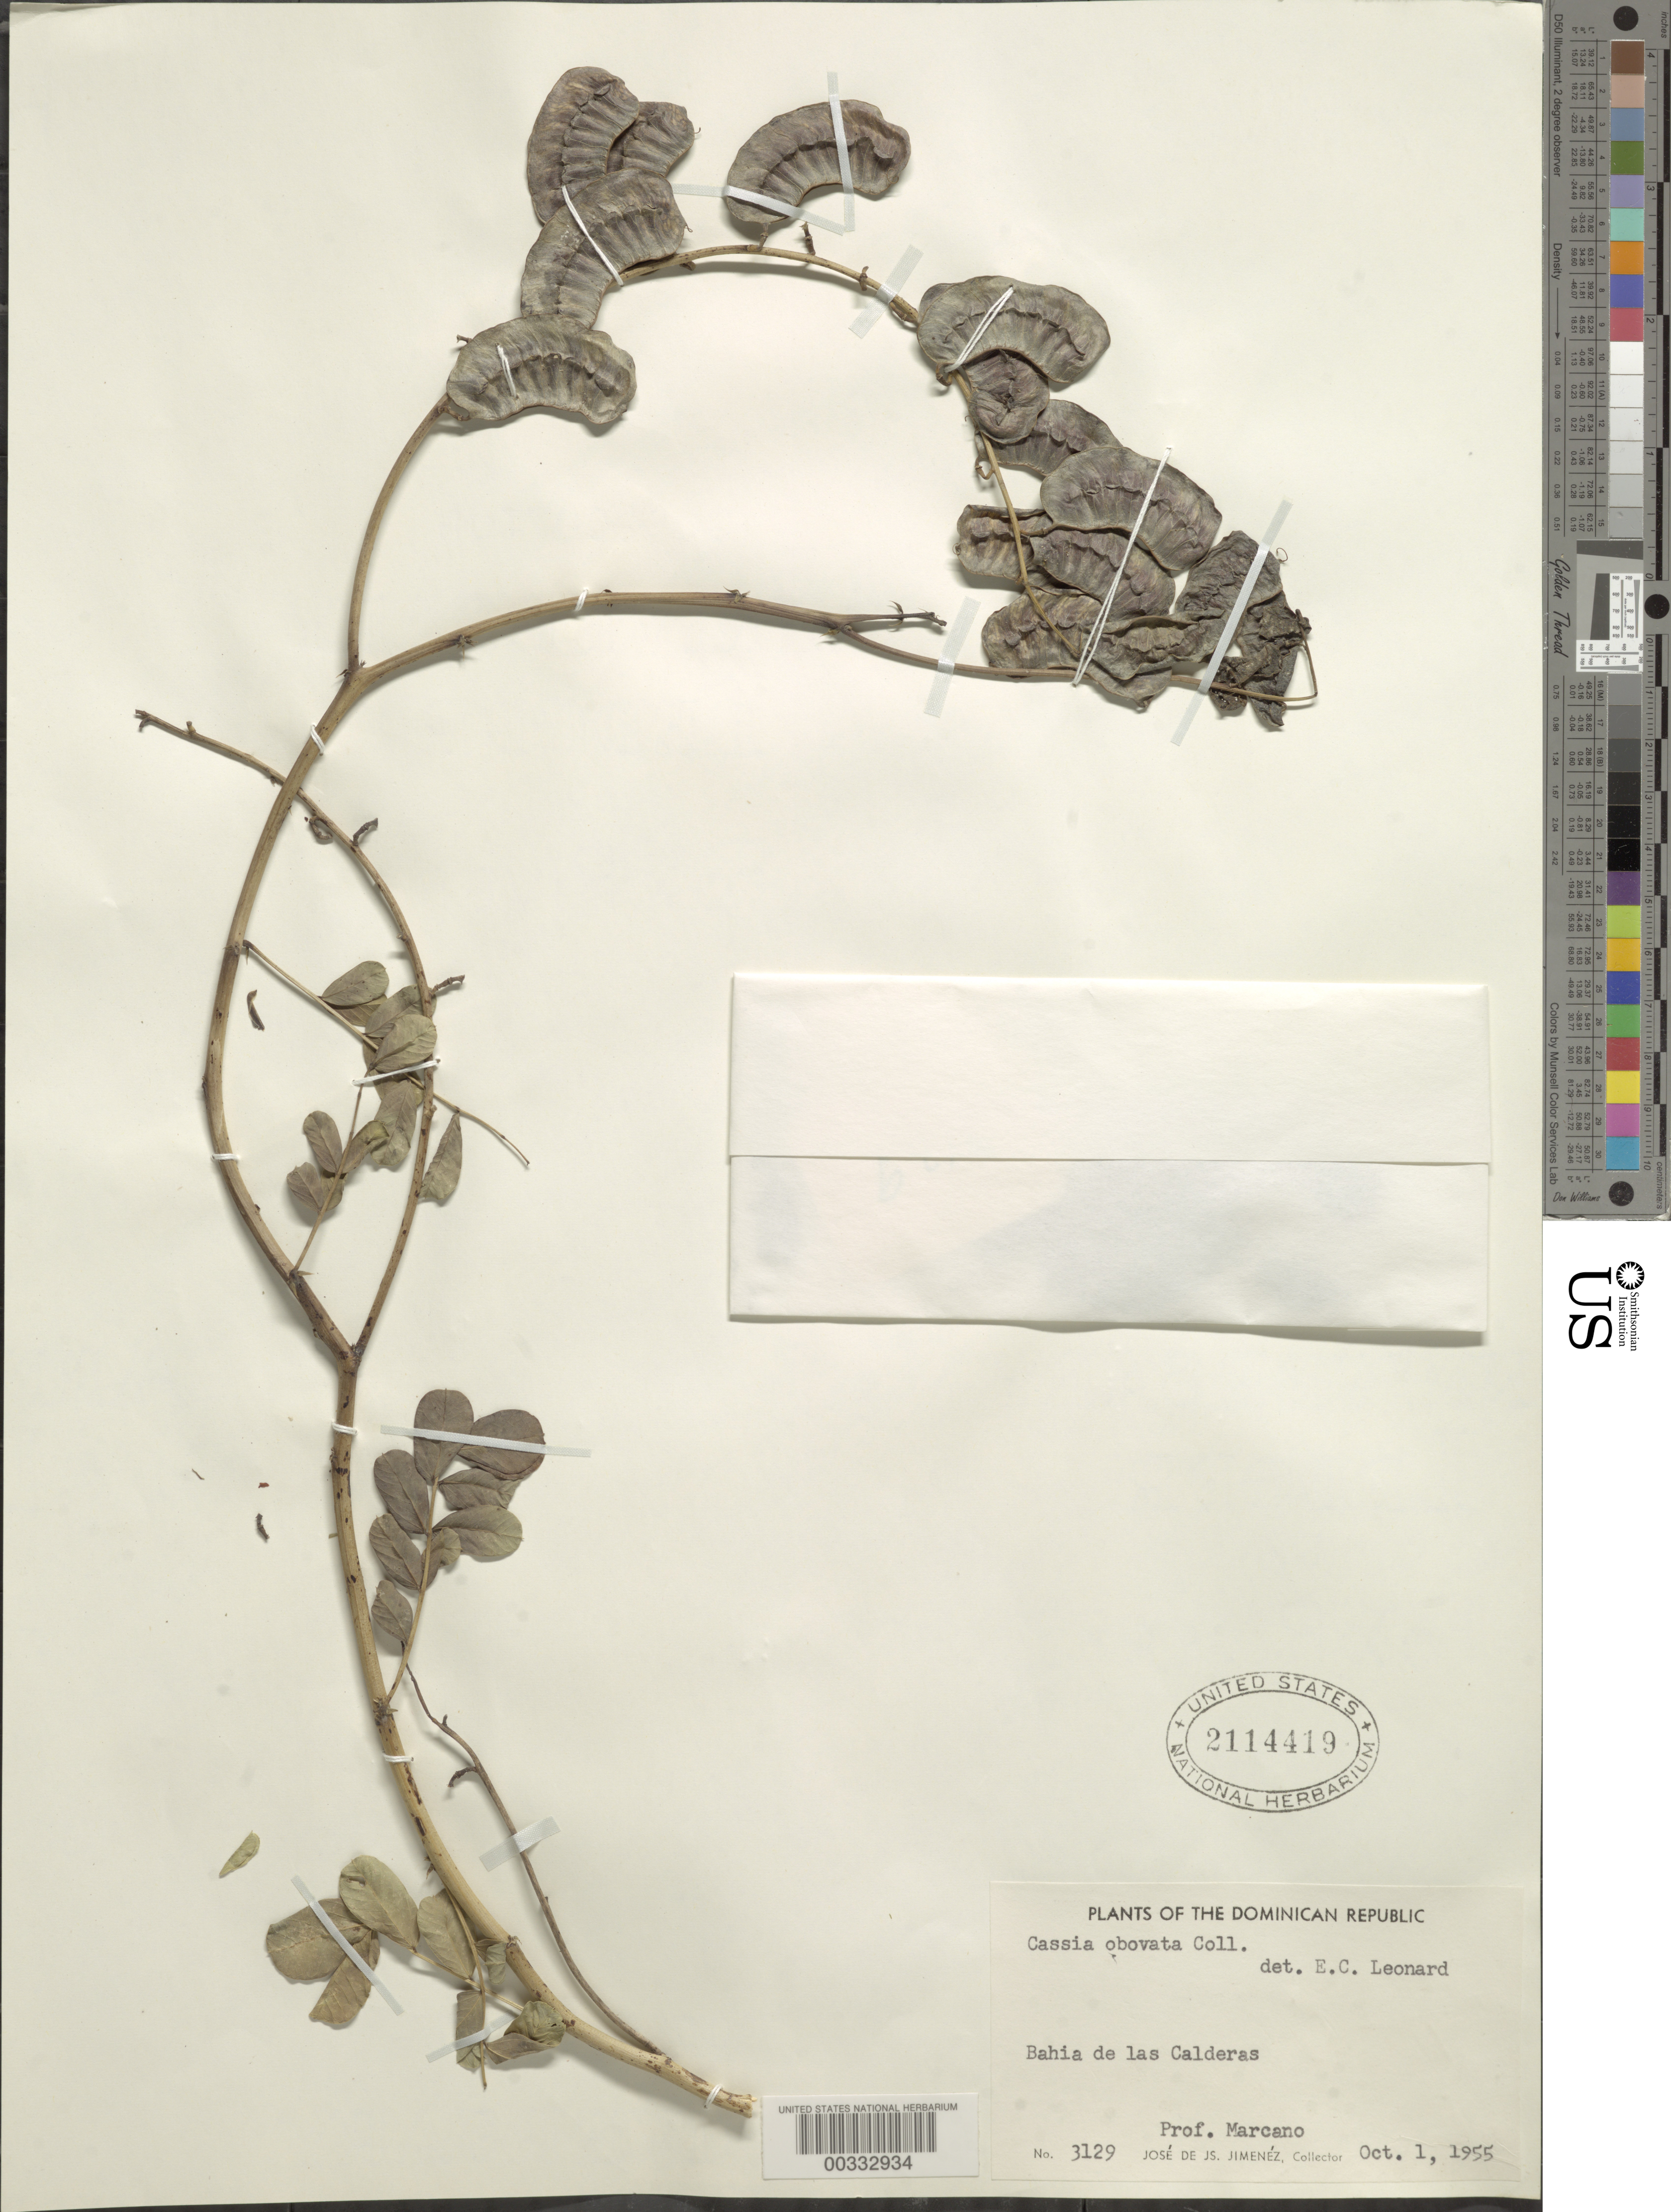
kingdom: Plantae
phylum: Tracheophyta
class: Magnoliopsida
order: Fabales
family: Fabaceae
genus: Senna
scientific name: Senna italica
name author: Mill.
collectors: J. J. Jiménez Almonte & E. J. Marcano F.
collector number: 3129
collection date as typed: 01 Oct 1955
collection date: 1955-10-01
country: Dominican Republic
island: Hispaniola Island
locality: Bahia de las calderas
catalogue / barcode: US 2114419